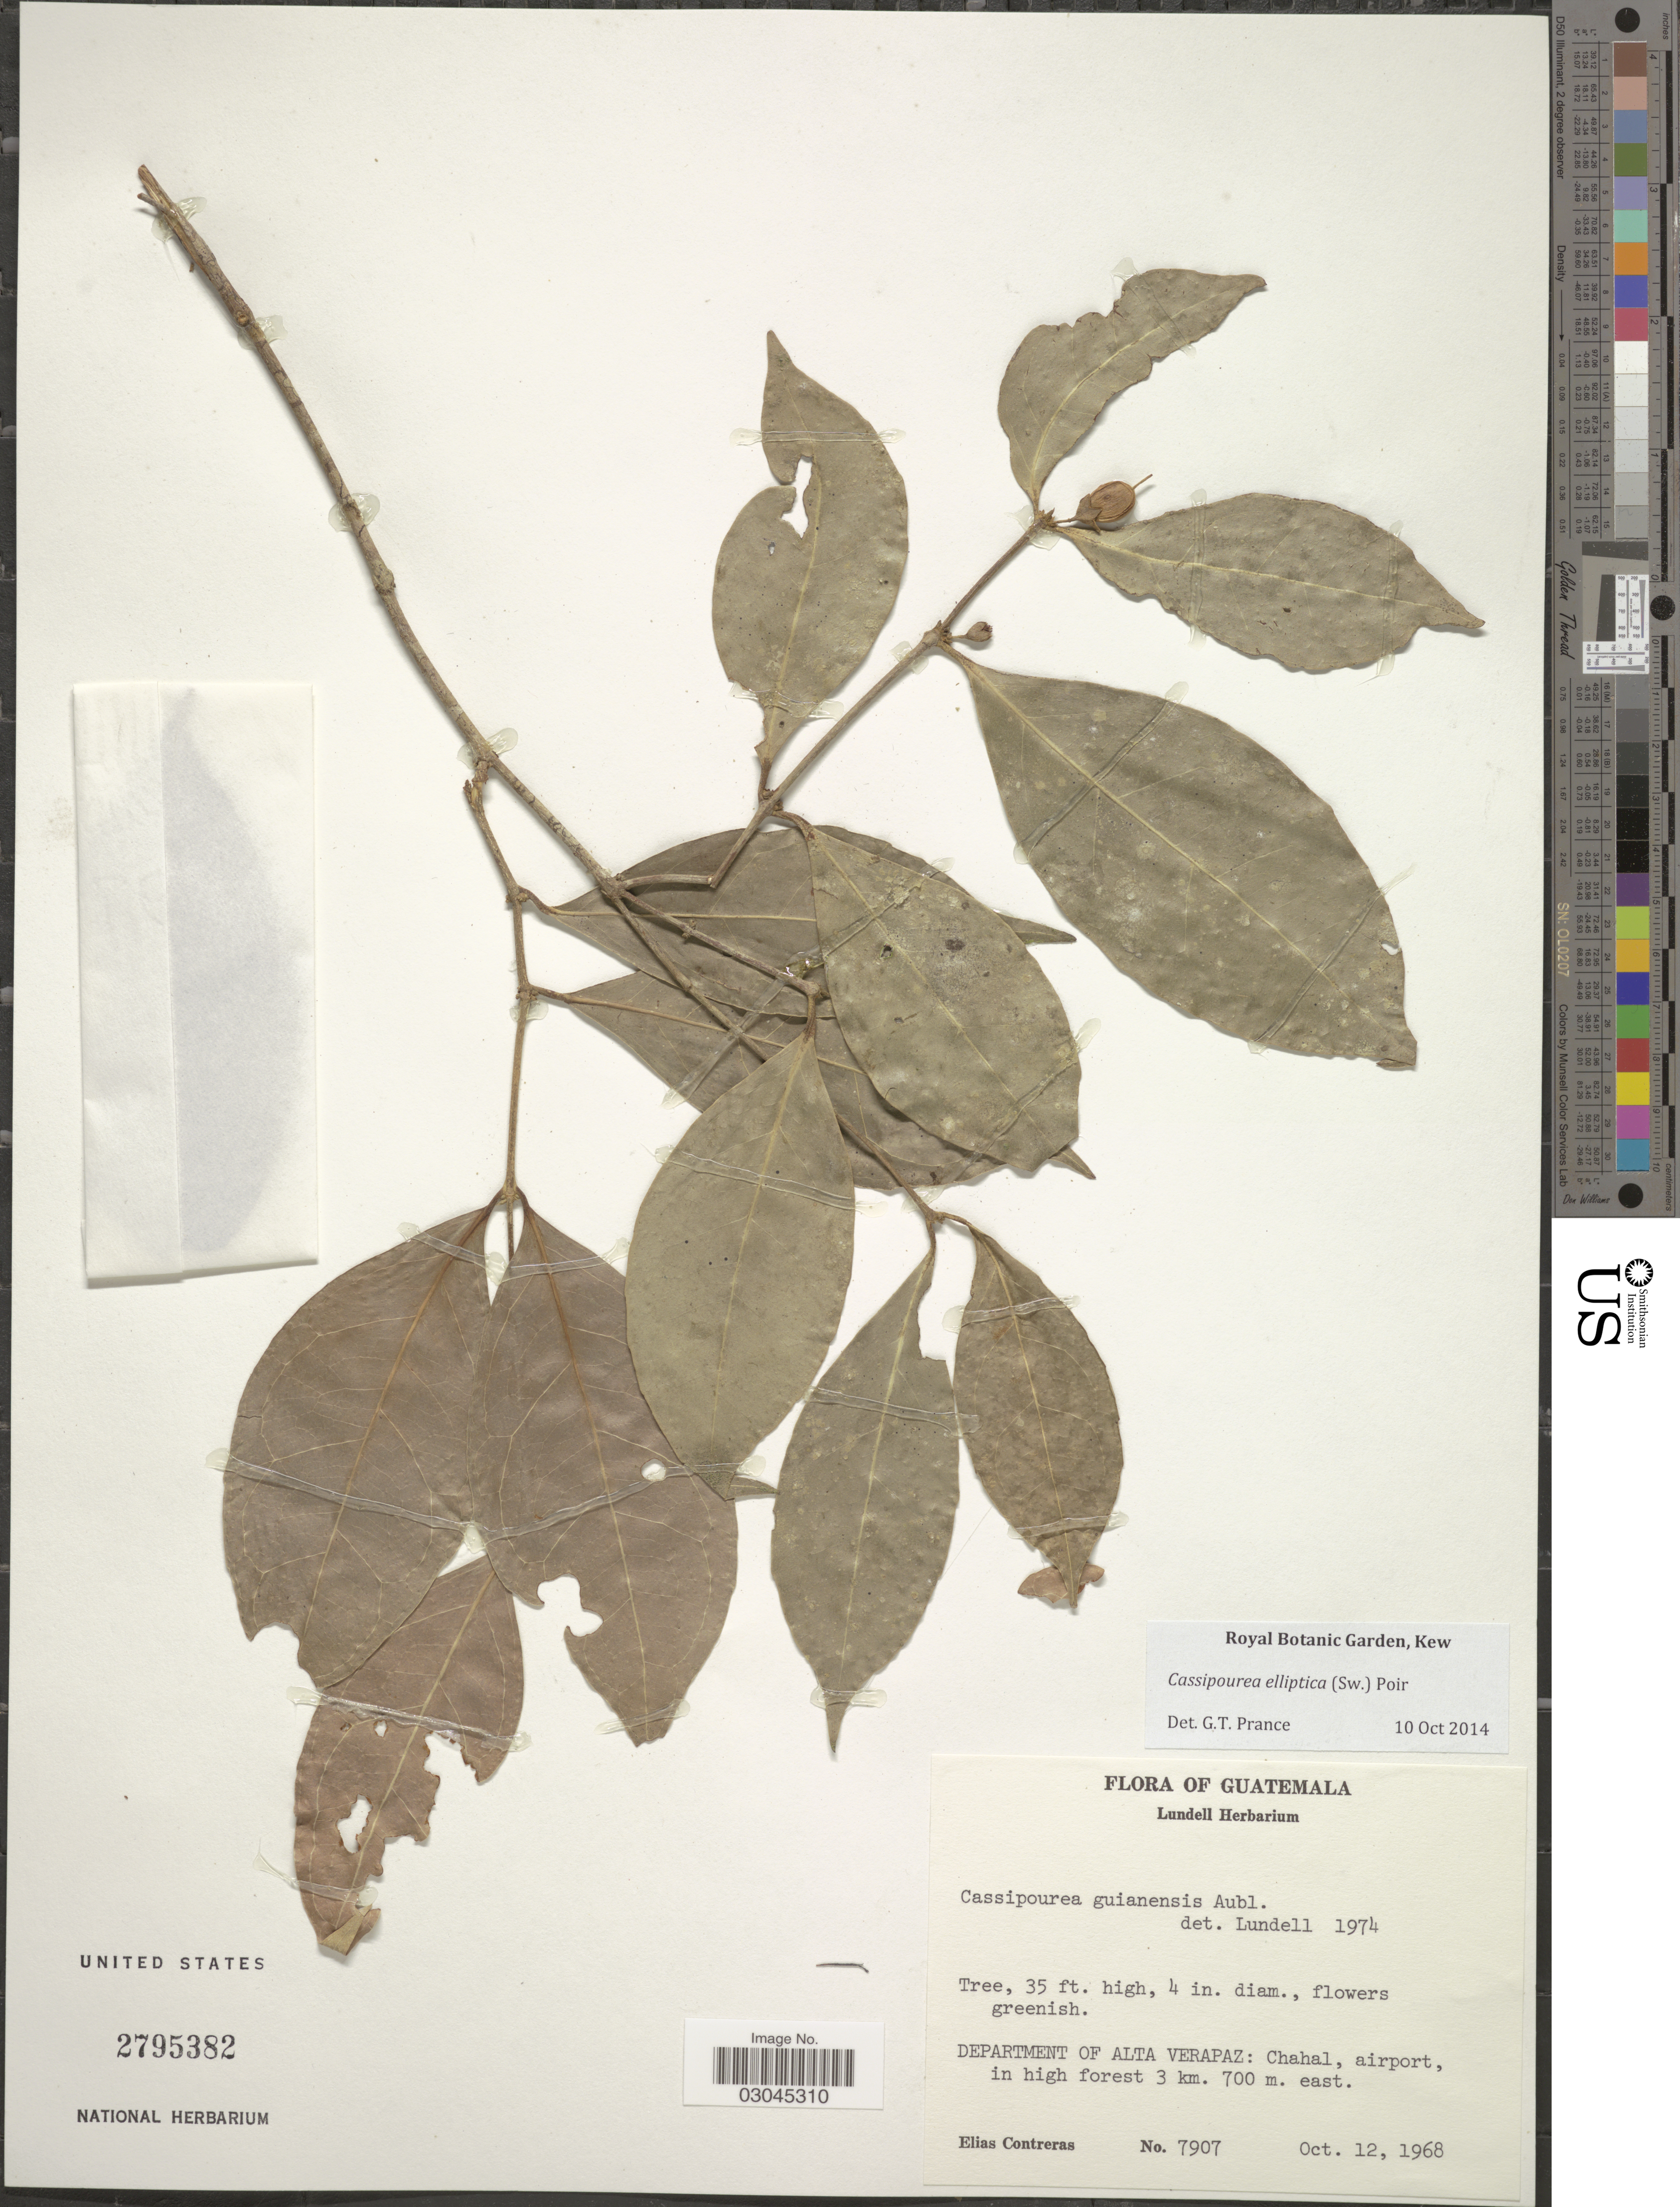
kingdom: Plantae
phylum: Tracheophyta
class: Magnoliopsida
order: Malpighiales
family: Rhizophoraceae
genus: Cassipourea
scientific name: Cassipourea elliptica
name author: (Sw.) Poir.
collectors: E. Contreras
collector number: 7907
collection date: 1968-10-12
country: Guatemala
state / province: Alta Verapaz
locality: Department of Alta Verapaz: Chahal, airport, in high forest 3 km.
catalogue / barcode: US 2795382